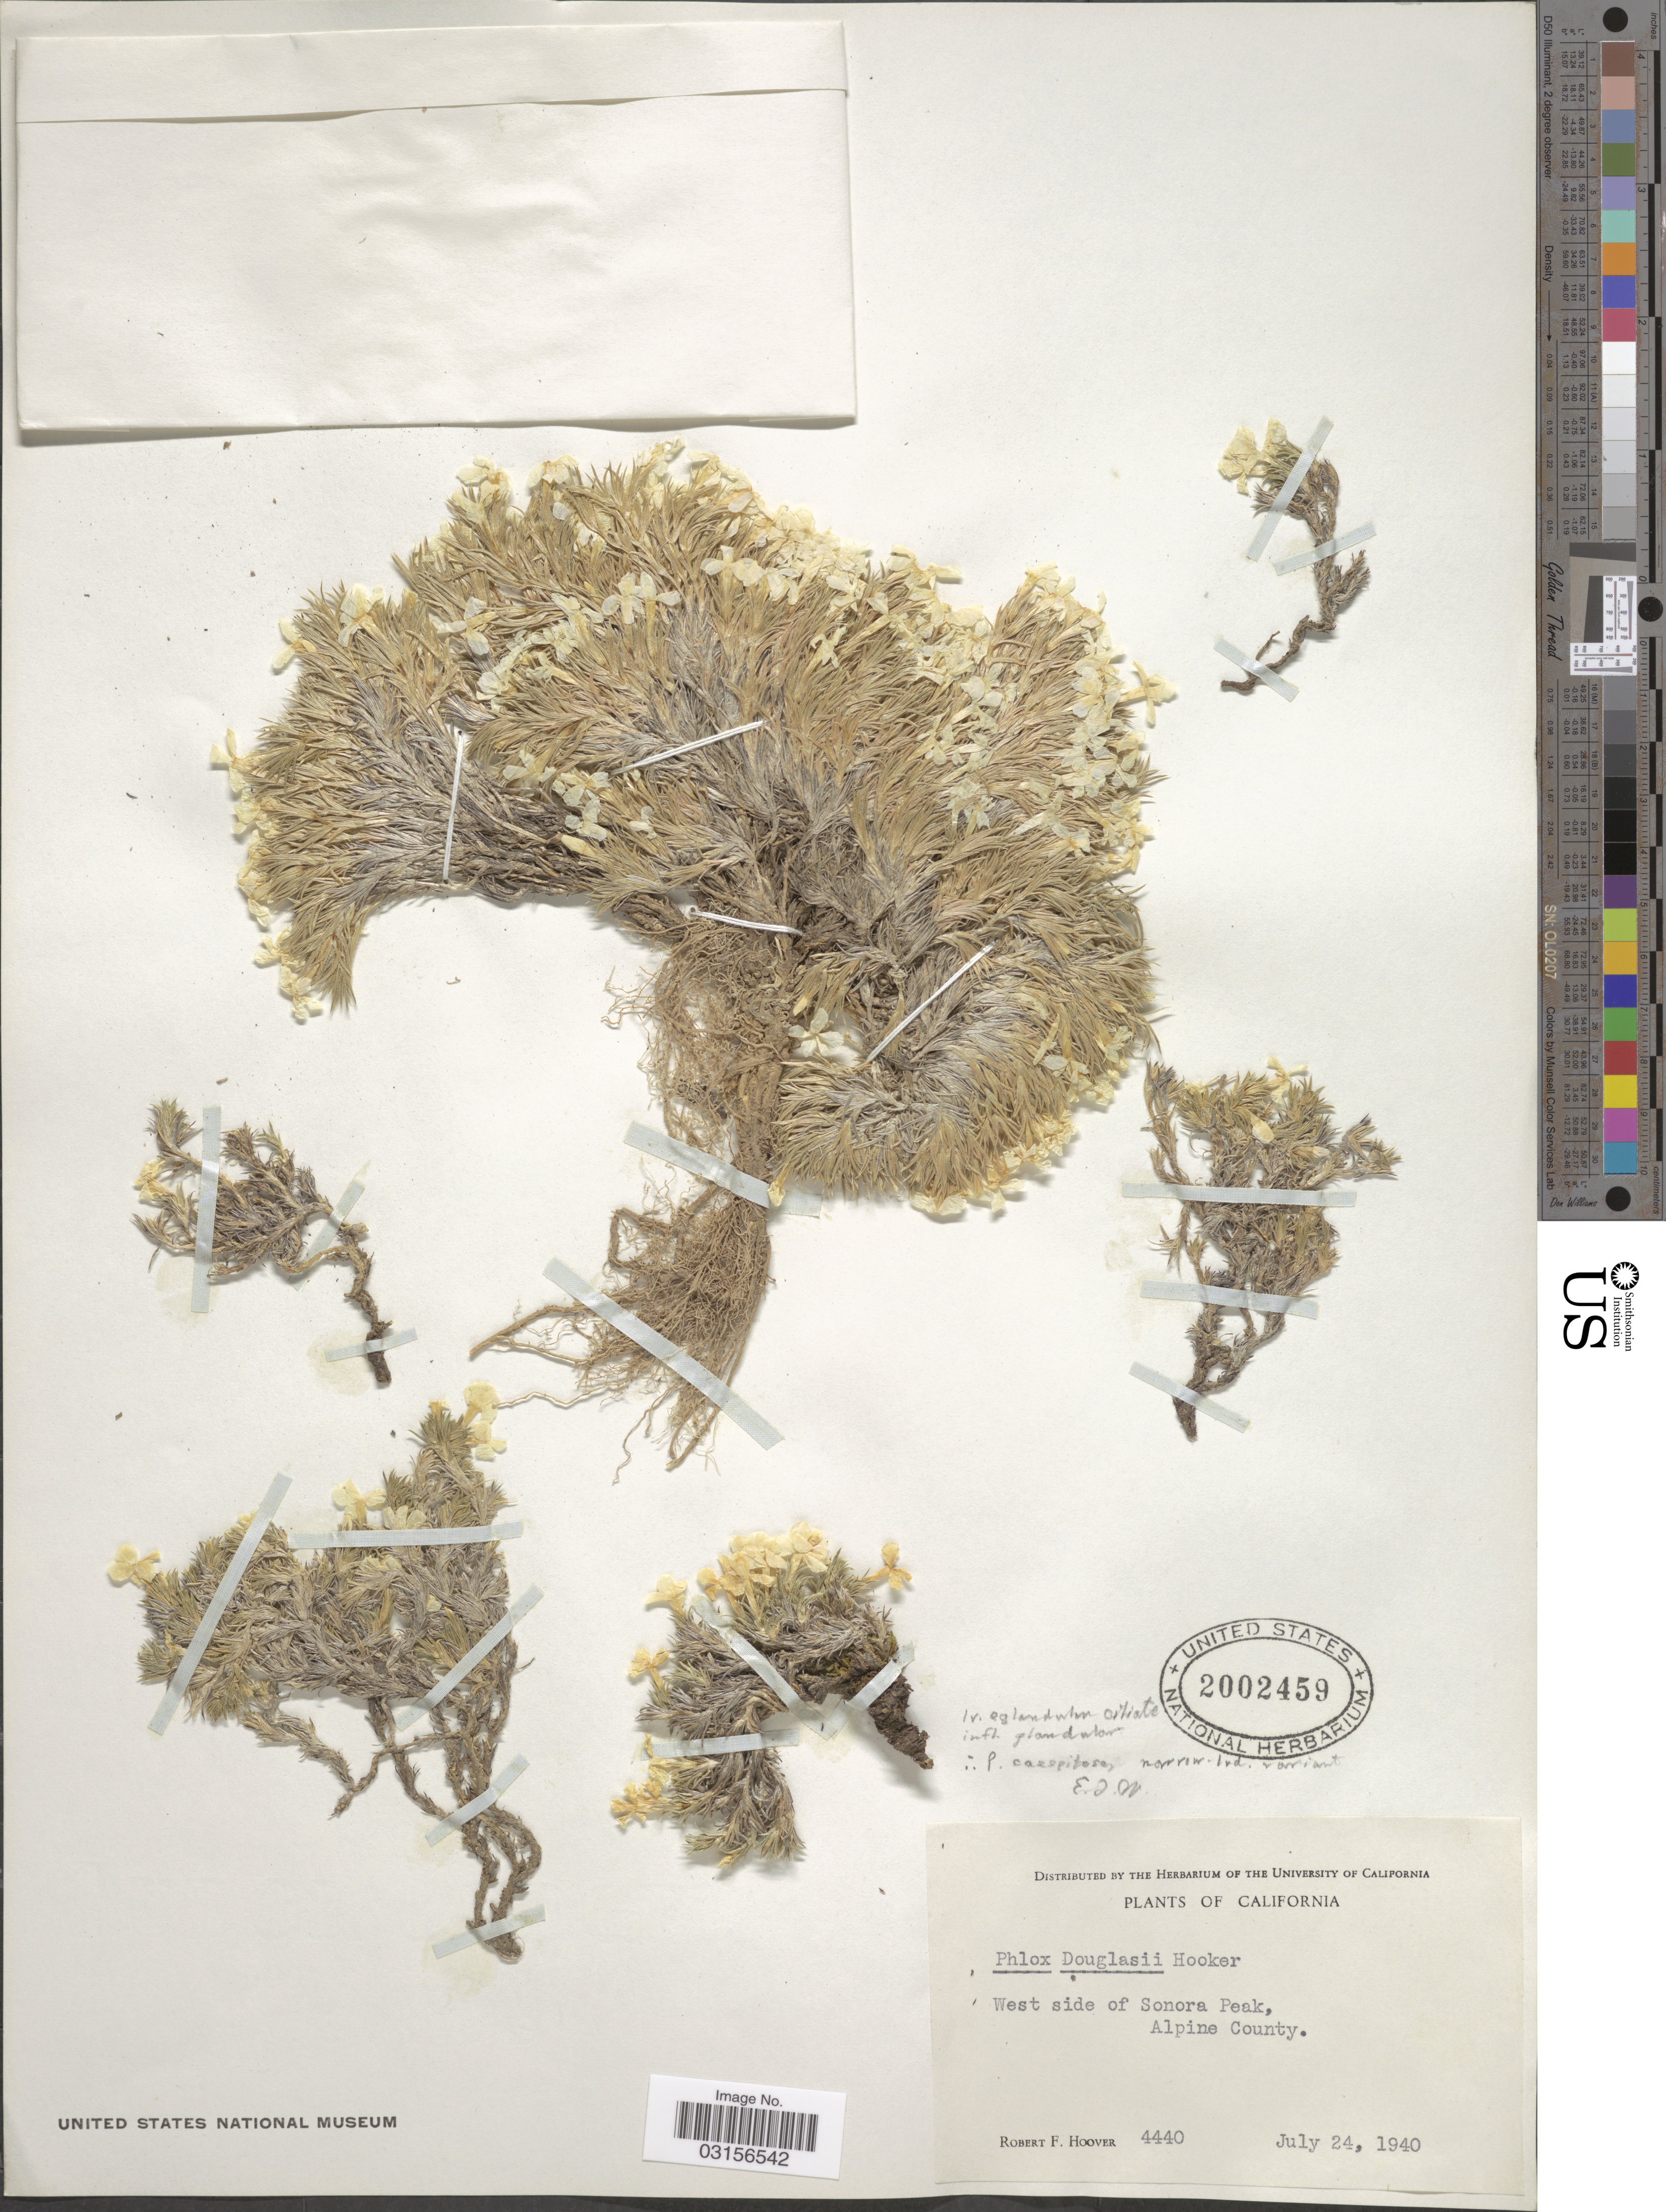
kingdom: Plantae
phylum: Tracheophyta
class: Magnoliopsida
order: Ericales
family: Polemoniaceae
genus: Phlox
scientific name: Phlox condensata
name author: (A. Gray) E.E. Nelson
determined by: Mayfield, M. H.; Ferguson, C. J.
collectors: R. F. Hoover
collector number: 4440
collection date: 1940-07-24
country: United States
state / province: California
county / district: Alpine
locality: West side of Sonora Peak, Alpine County.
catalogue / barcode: US 2002459